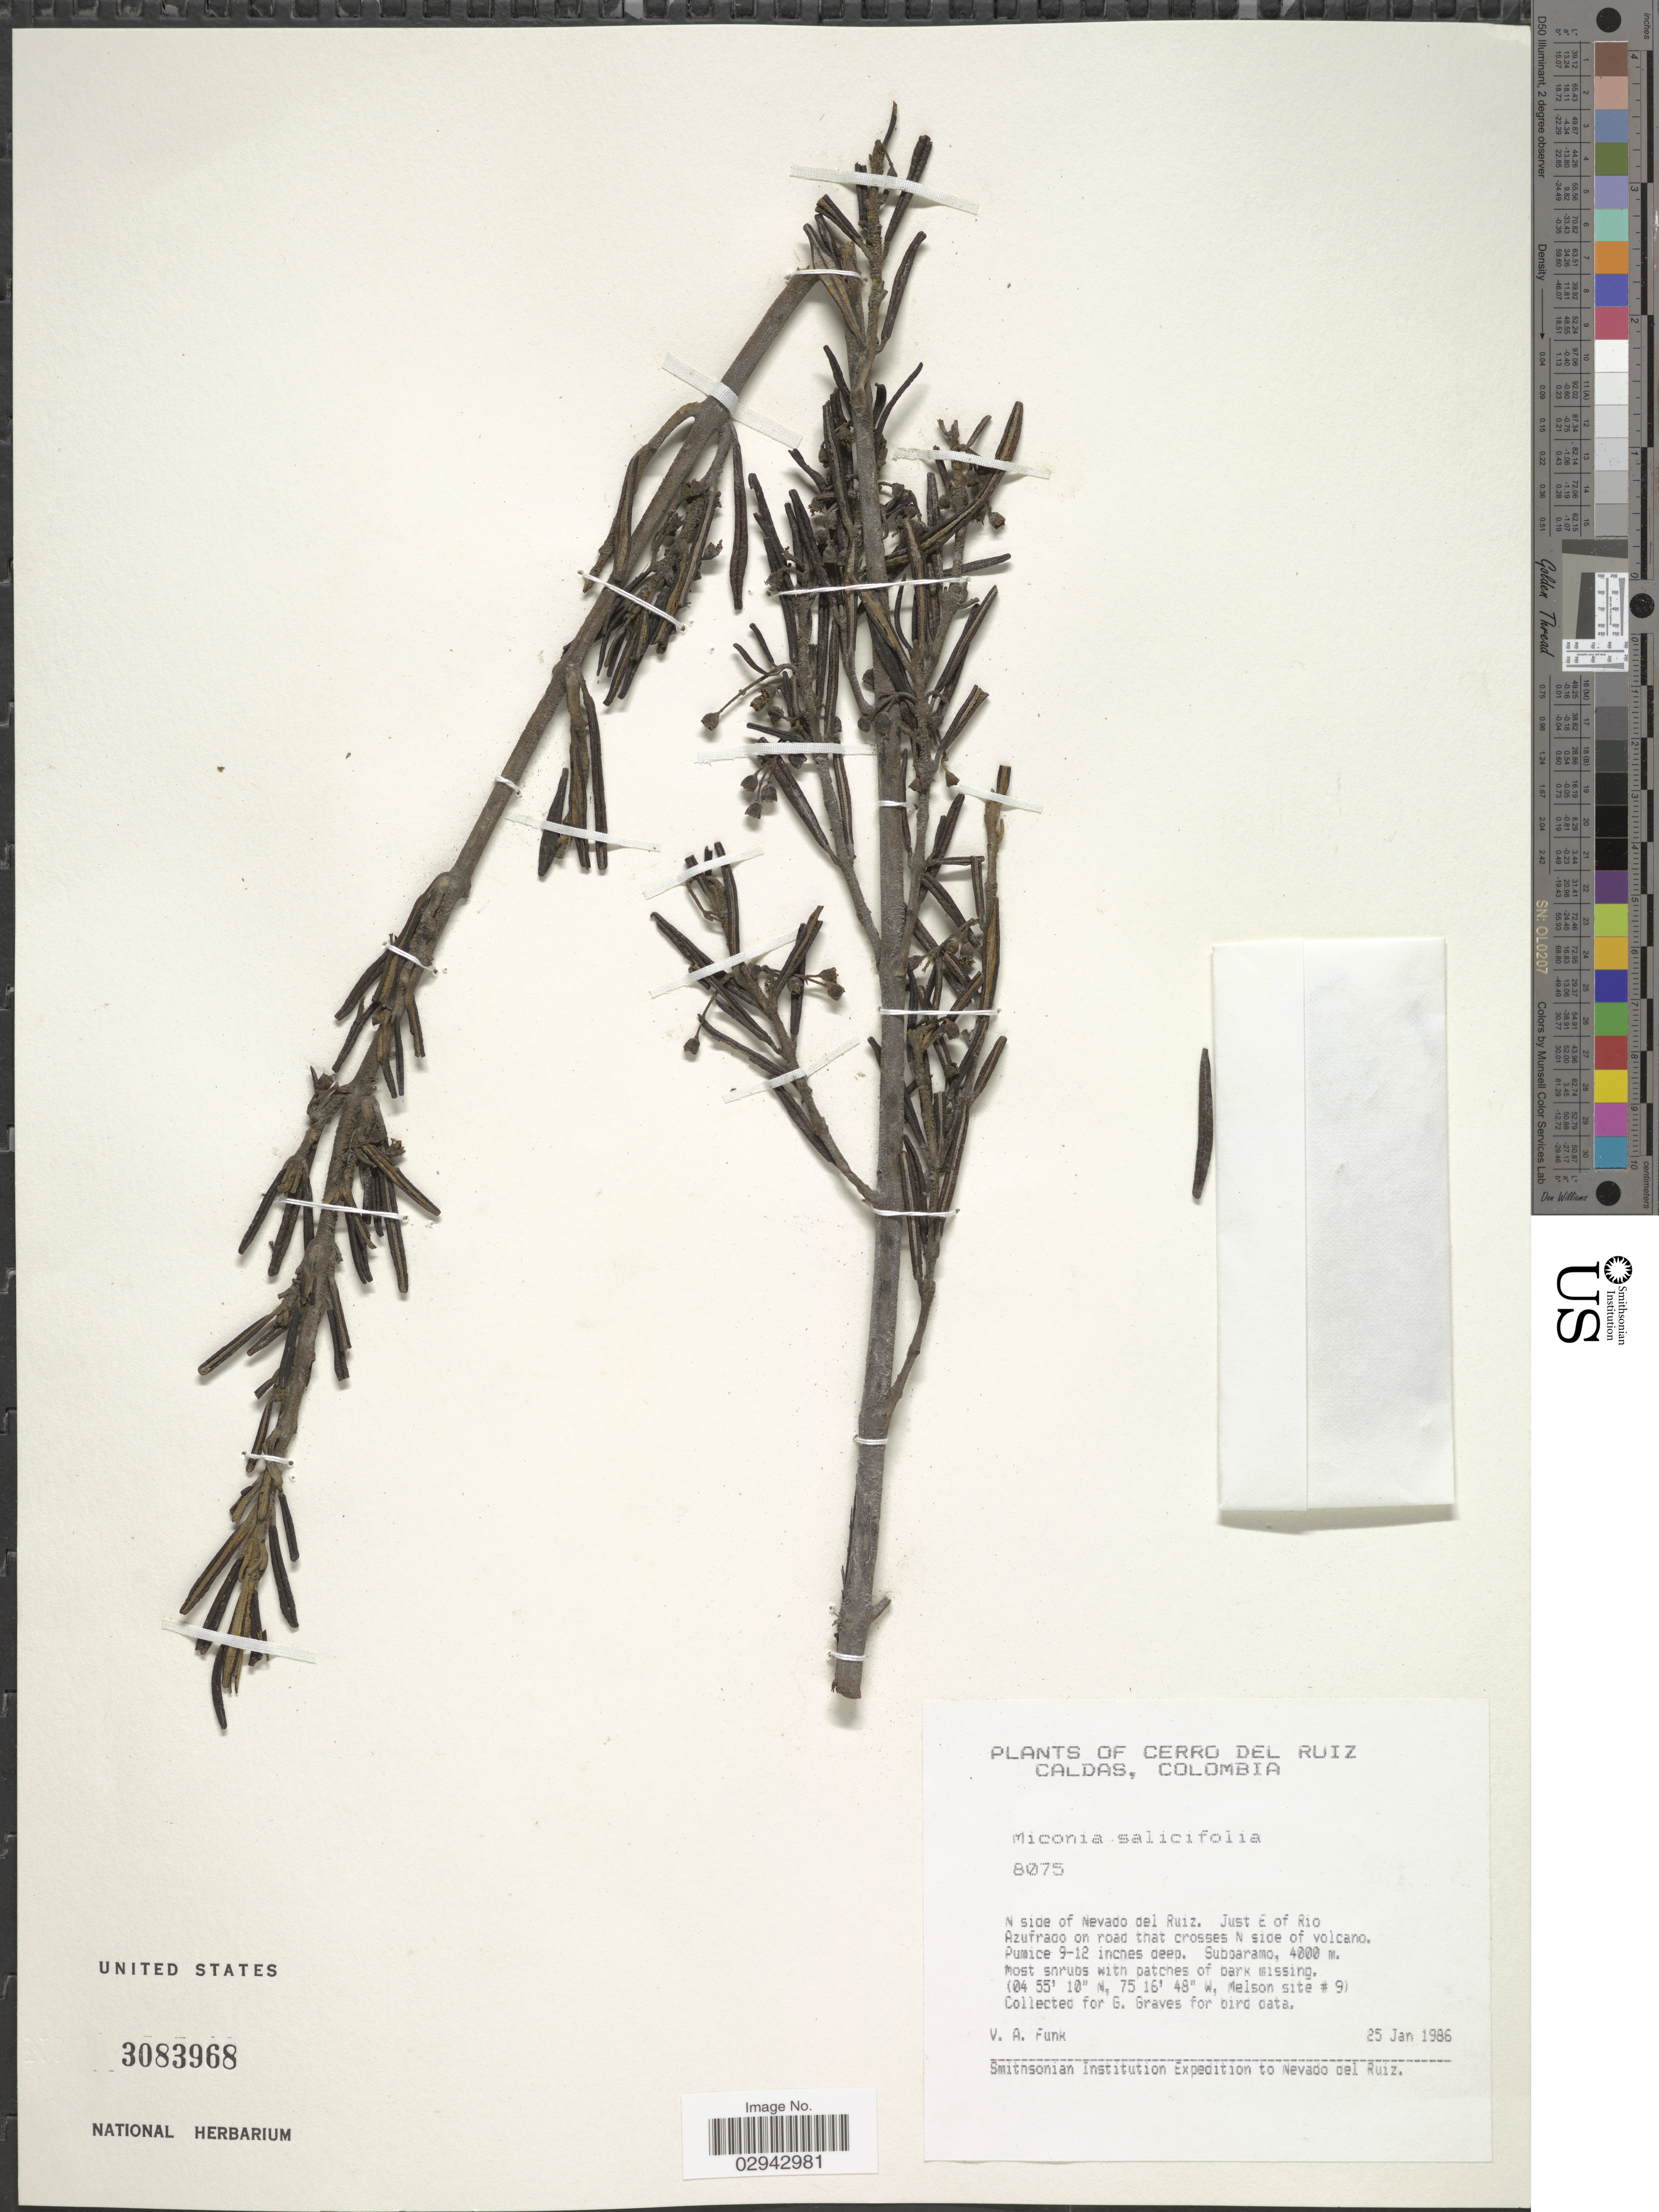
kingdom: Plantae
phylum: Tracheophyta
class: Magnoliopsida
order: Myrtales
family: Melastomataceae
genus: Miconia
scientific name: Miconia salicifolia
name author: (Bonpl.) Naudin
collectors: V. Funk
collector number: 8075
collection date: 1986-01-25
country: Colombia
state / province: Caldas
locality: Cerro del Ruiz. N side of Nevado del Ruiz. Just E of Rio Azufrado on road that crosses N side of volcano. (Melson site # 9).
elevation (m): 4000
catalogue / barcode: US 3083968